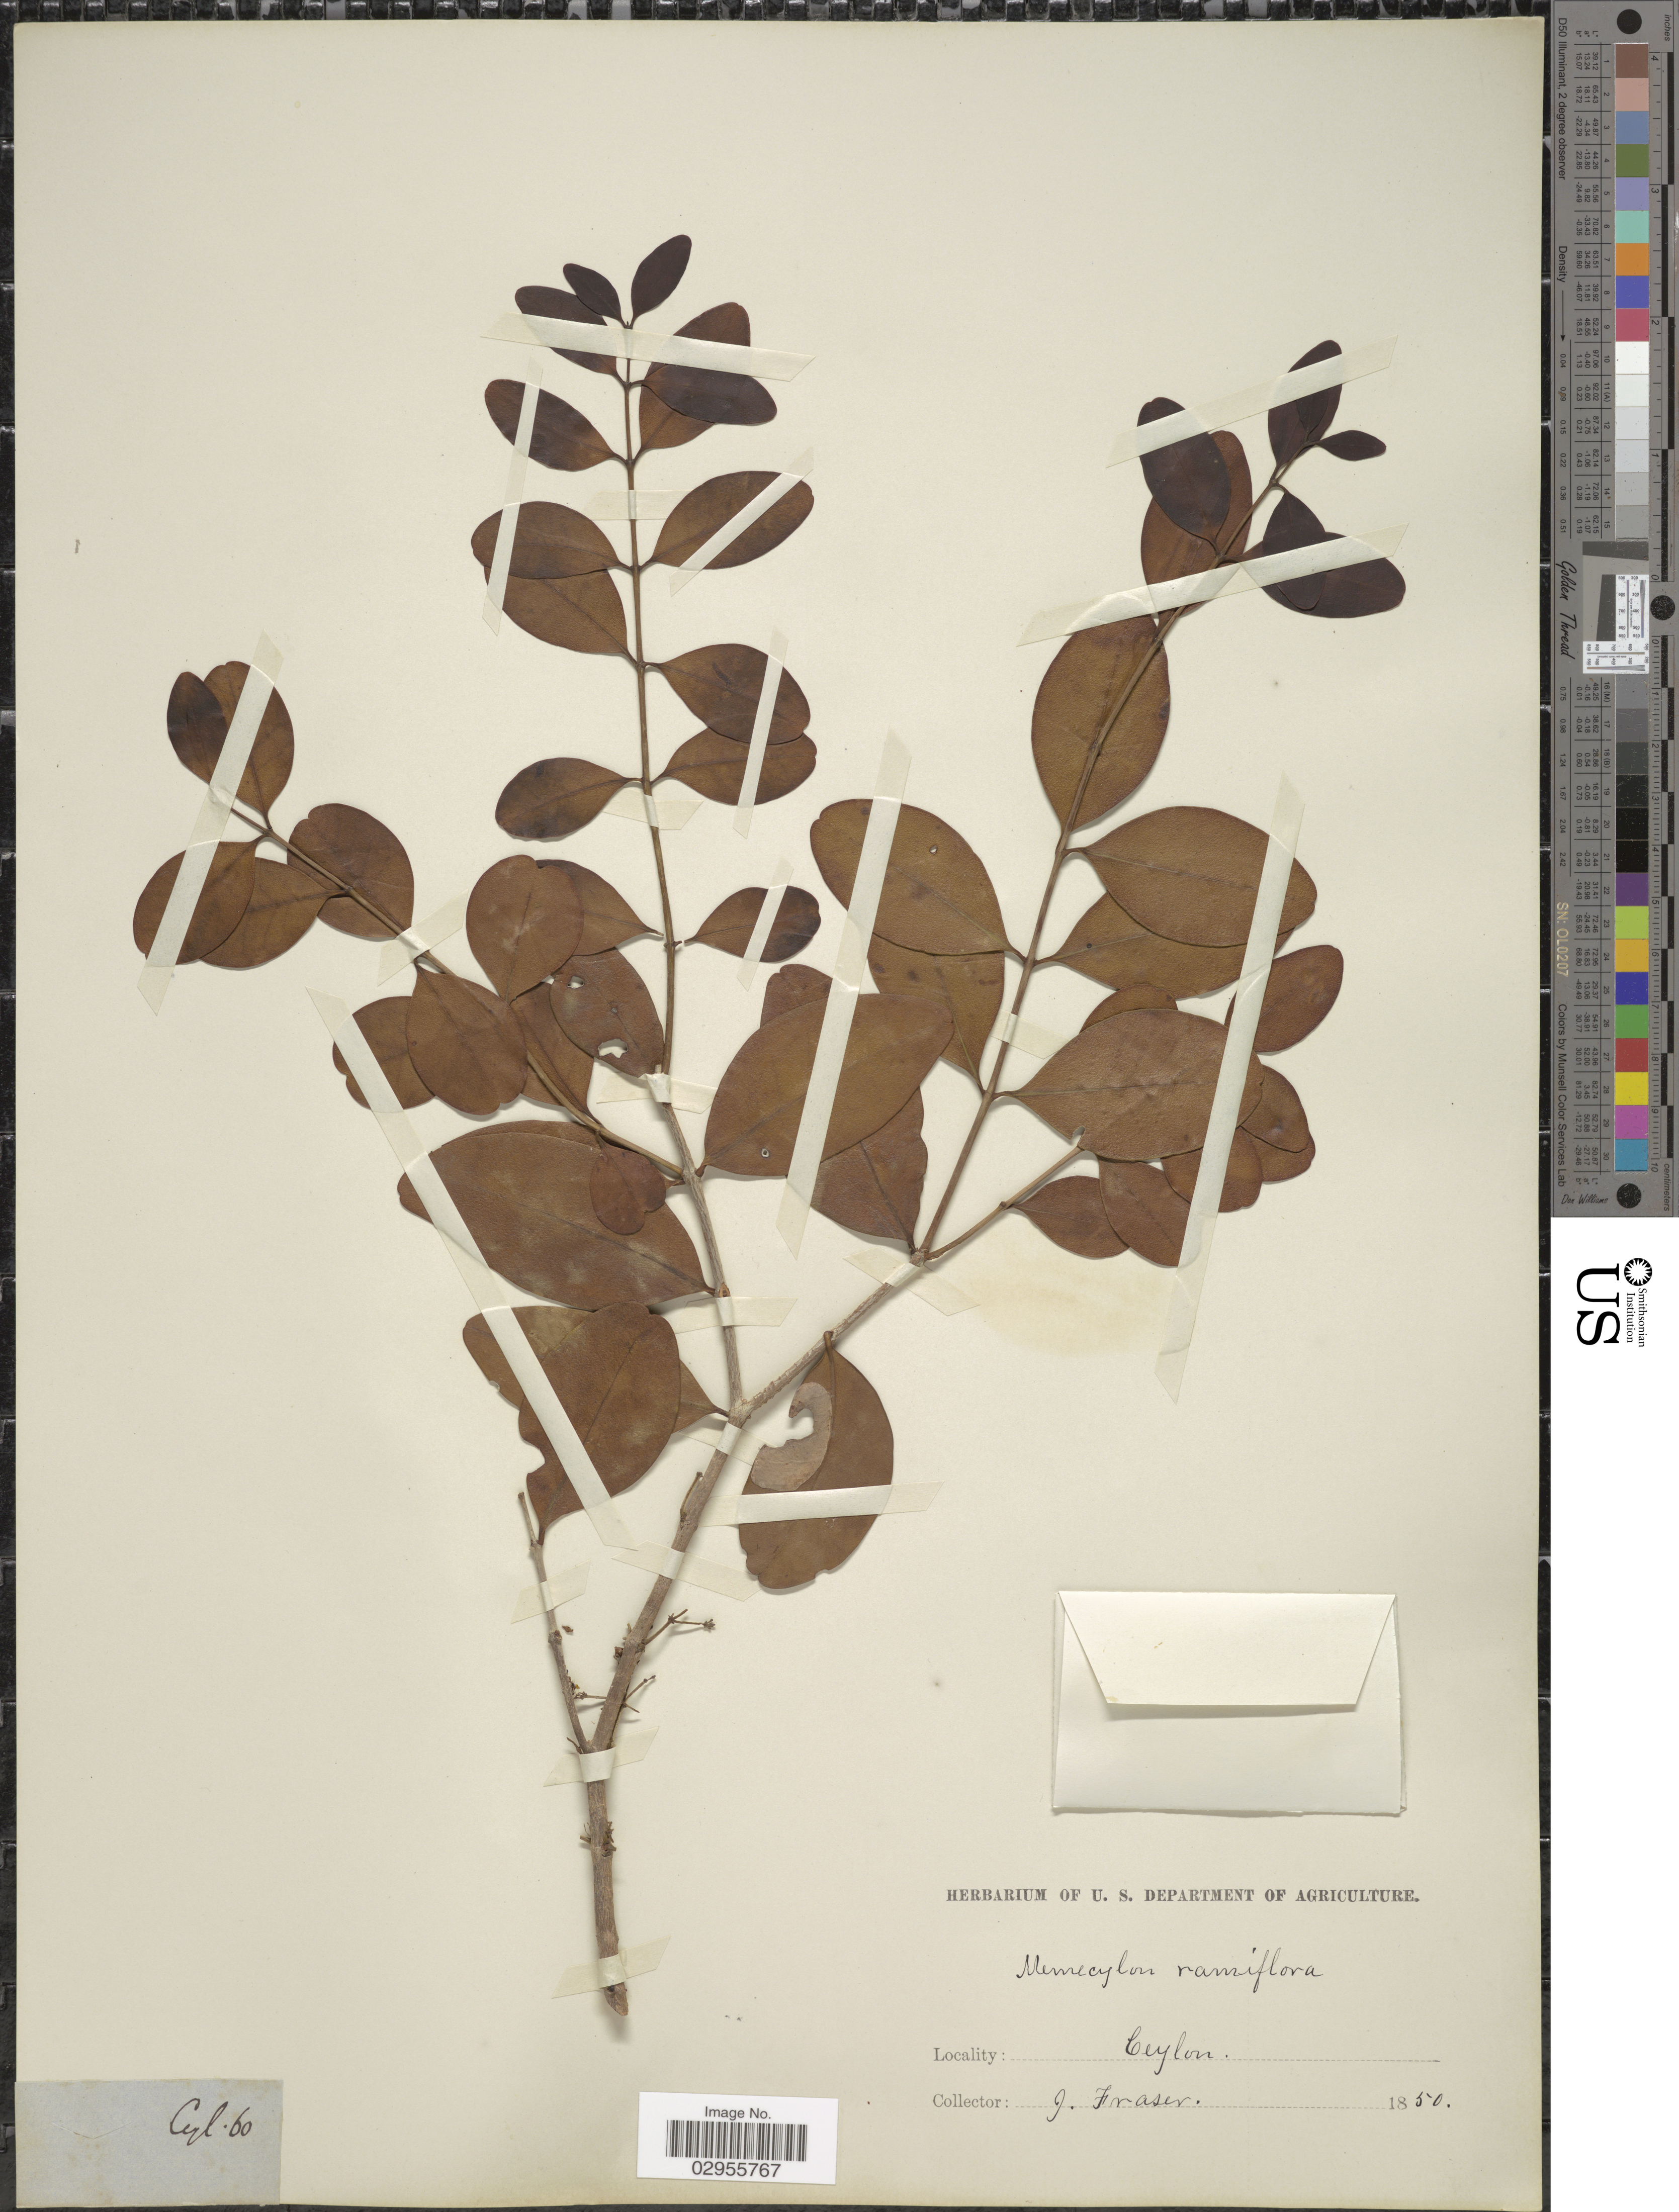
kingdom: Plantae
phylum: Tracheophyta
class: Magnoliopsida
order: Myrtales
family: Melastomataceae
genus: Memecylon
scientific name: Memecylon ramiflorum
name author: Desr.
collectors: J. Fraser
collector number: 60?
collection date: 1850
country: Sri Lanka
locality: Ceylon.